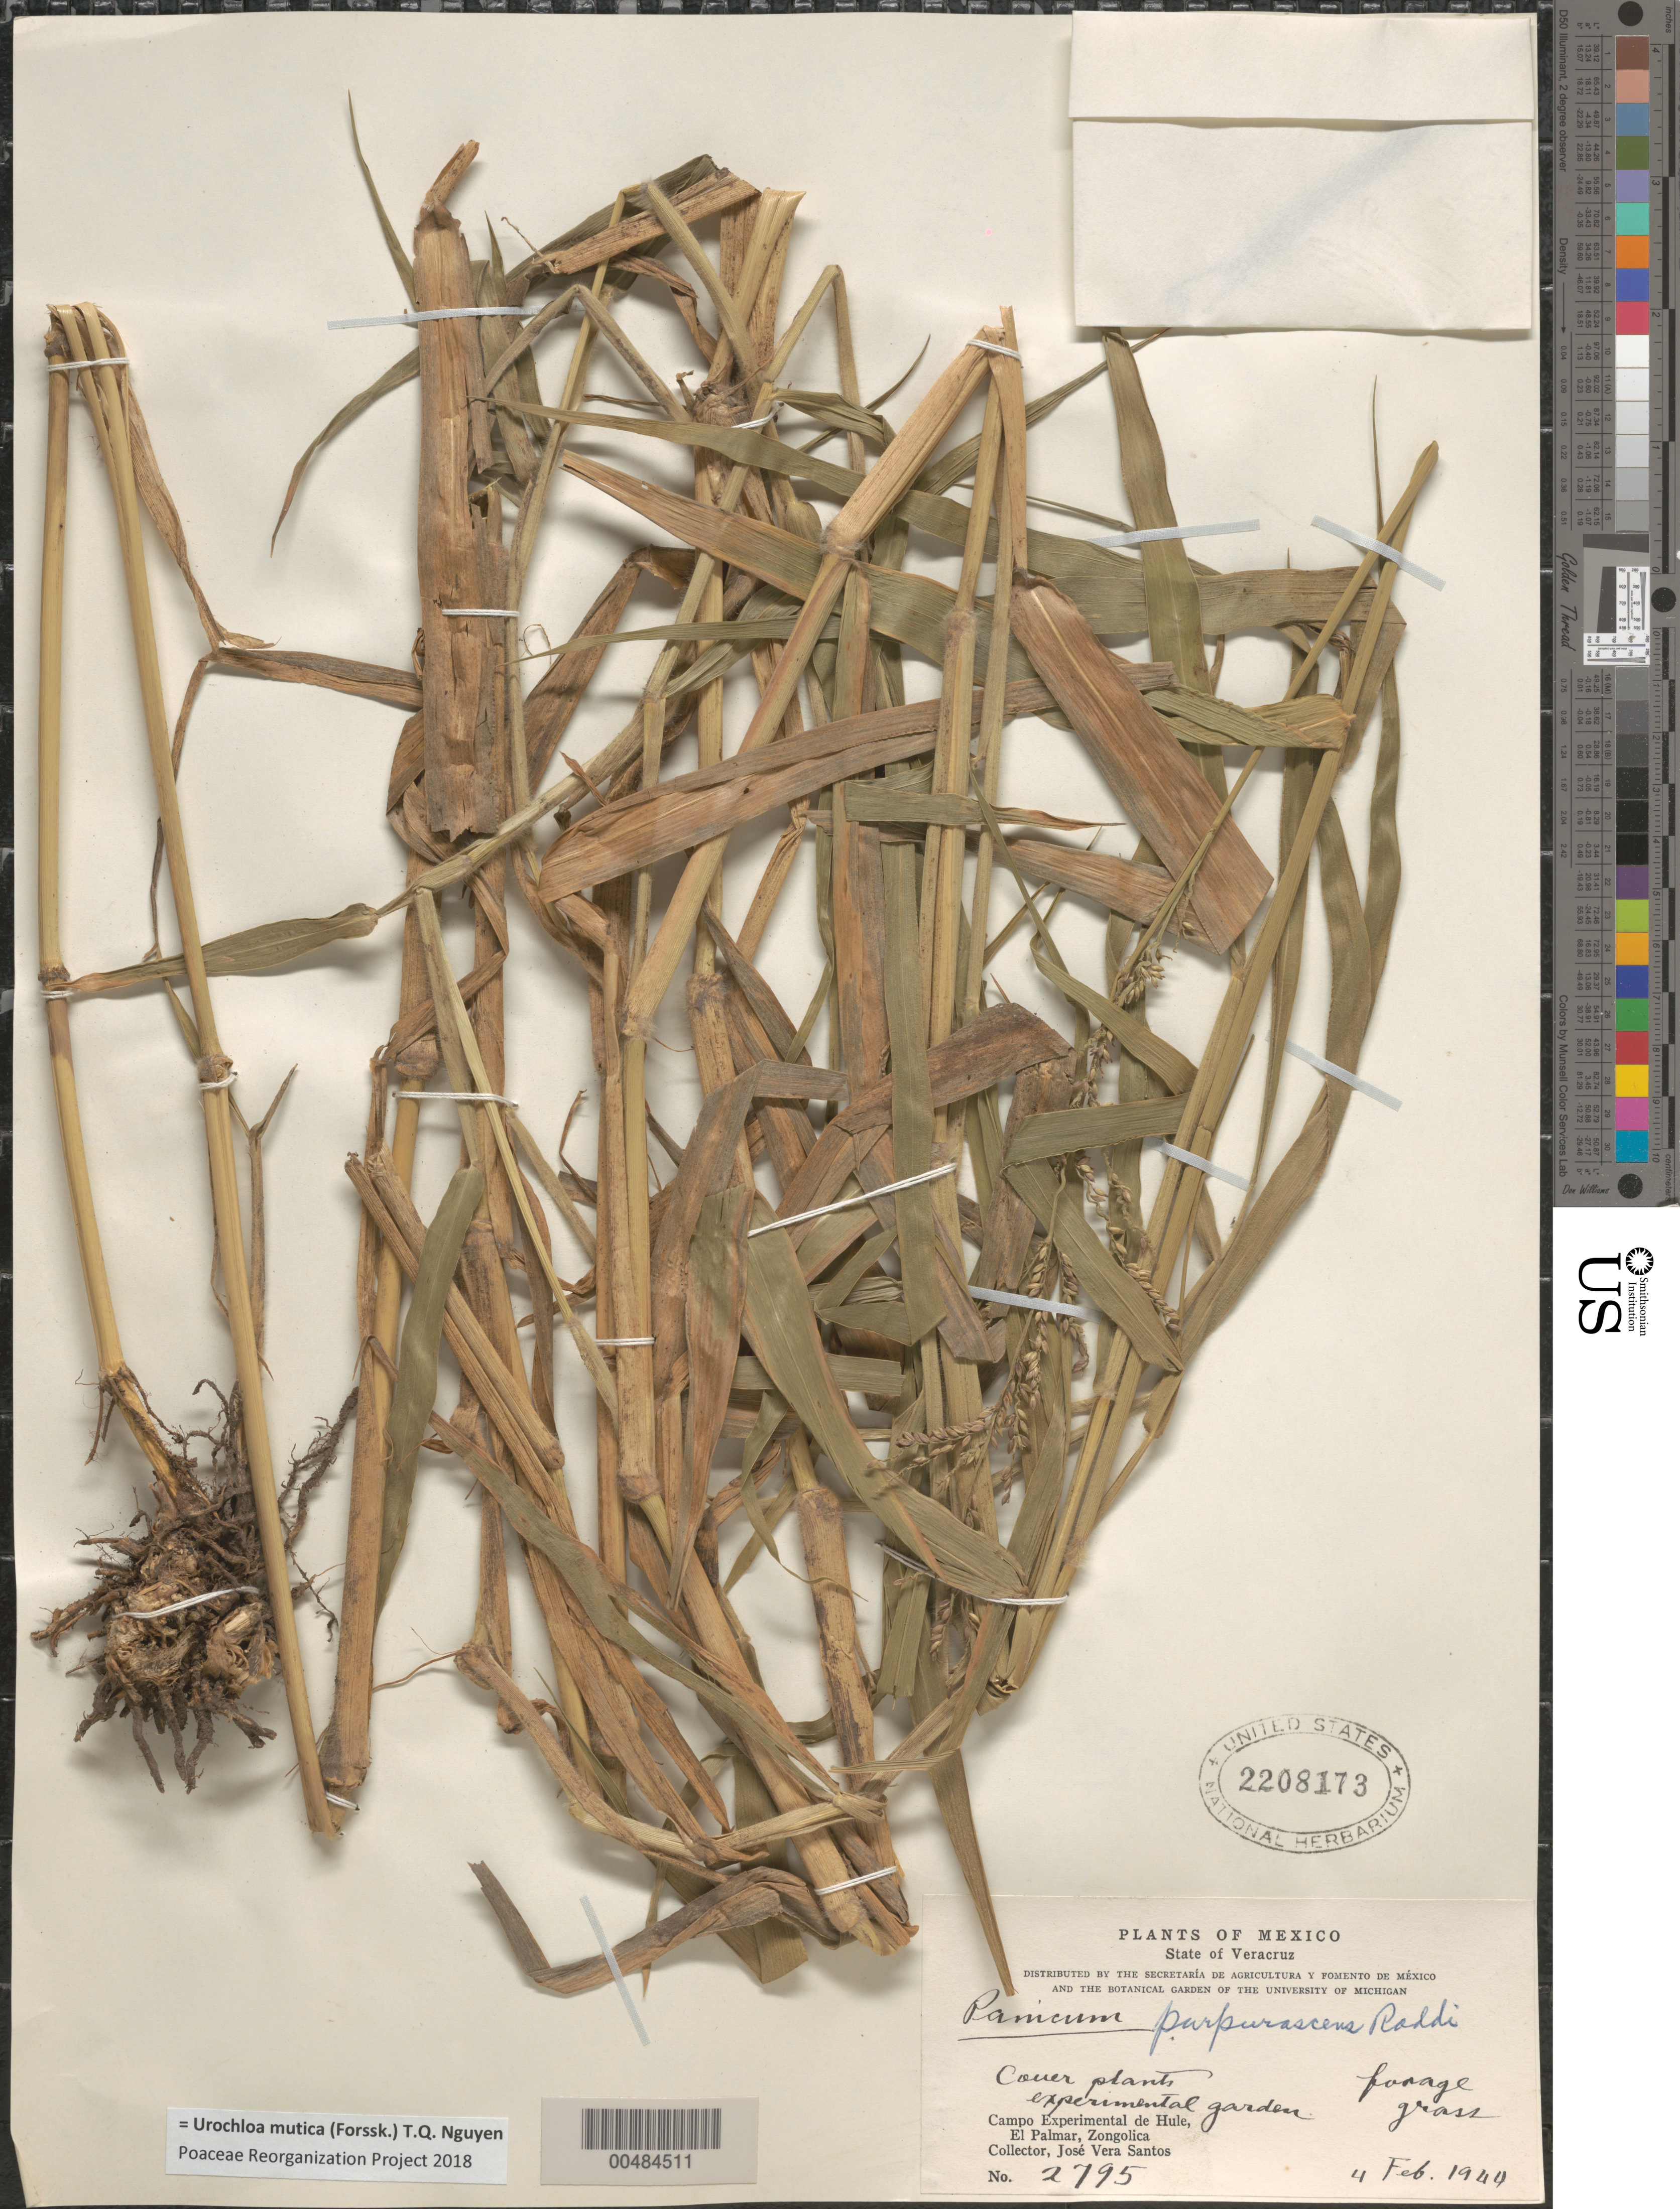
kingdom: Plantae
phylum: Tracheophyta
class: Liliopsida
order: Poales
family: Poaceae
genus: Brachiaria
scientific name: Brachiaria mutica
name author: (Forssk.) Stapf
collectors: J. V. Santos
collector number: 2795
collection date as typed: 4 Feb 1944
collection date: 1944-02-04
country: Mexico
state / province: Veracruz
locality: Campo Experimental de Hule, El Palmar, Zongolica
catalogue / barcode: US 2208173